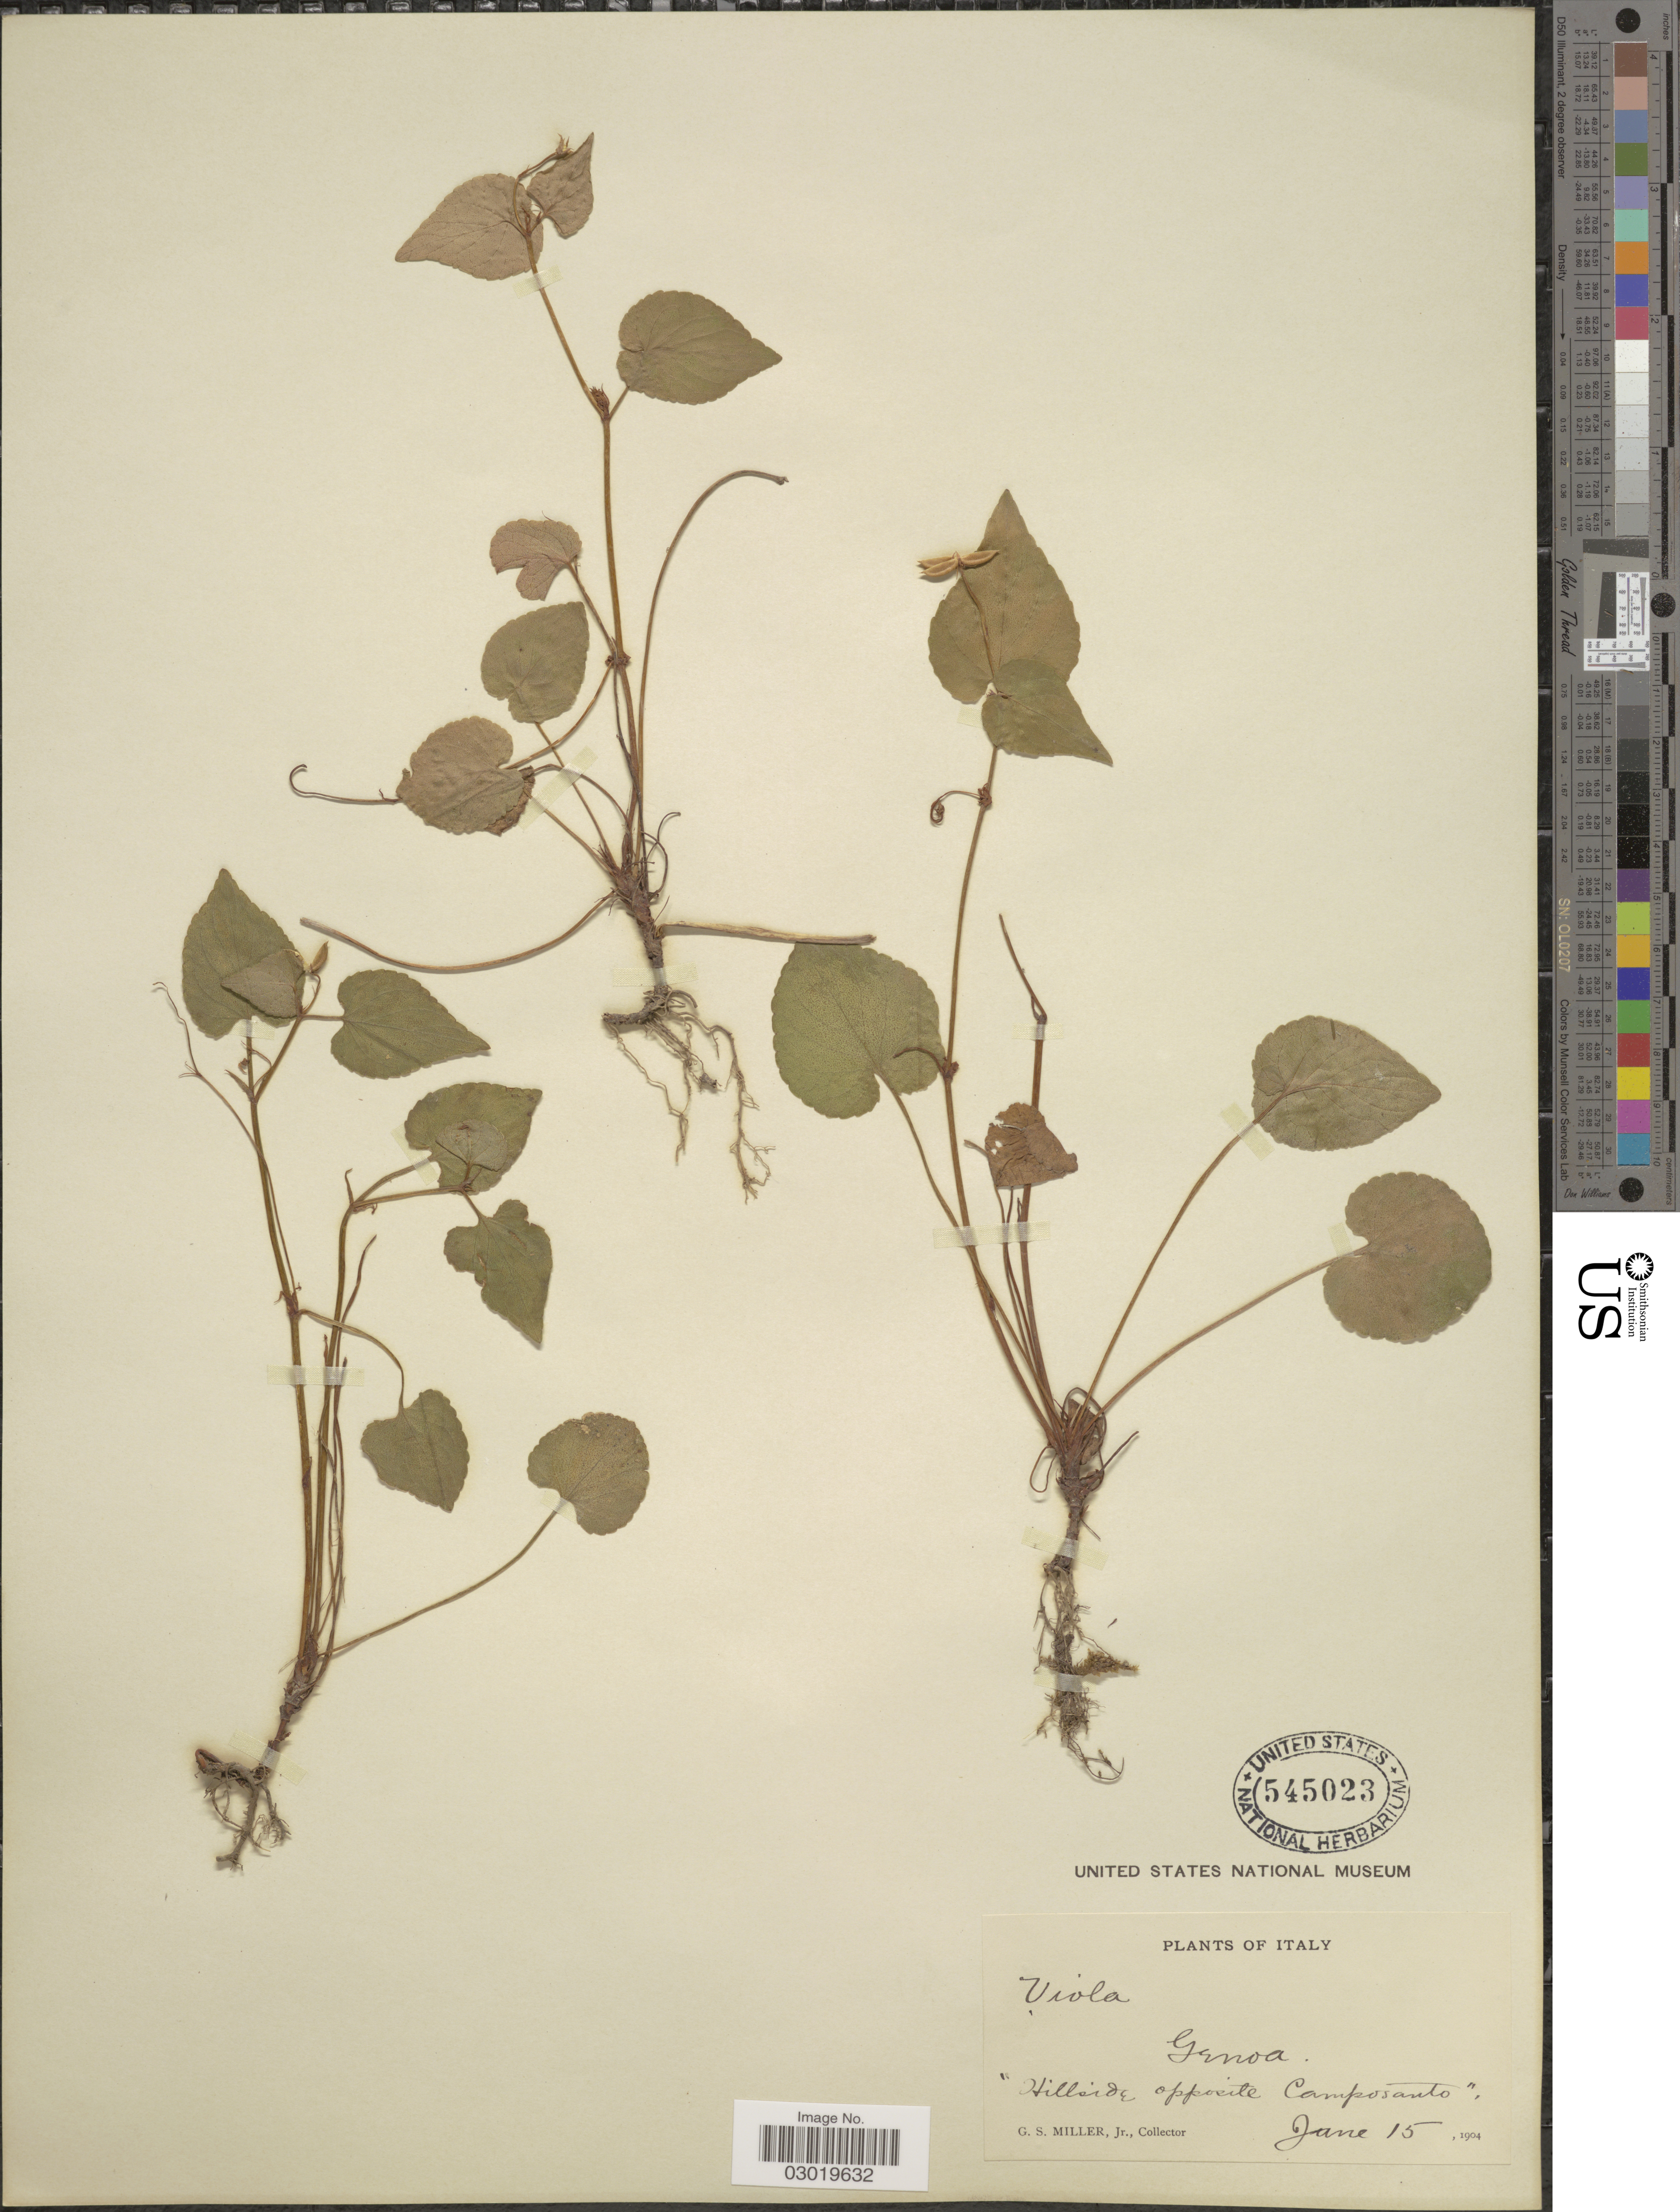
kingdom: Plantae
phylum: Tracheophyta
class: Magnoliopsida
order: Malpighiales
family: Violaceae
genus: Viola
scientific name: Viola sp.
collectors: G. S. Miller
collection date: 1904-06-15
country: Italy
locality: Genoa. "Hillside opposite Camposanto".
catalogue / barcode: US 545023